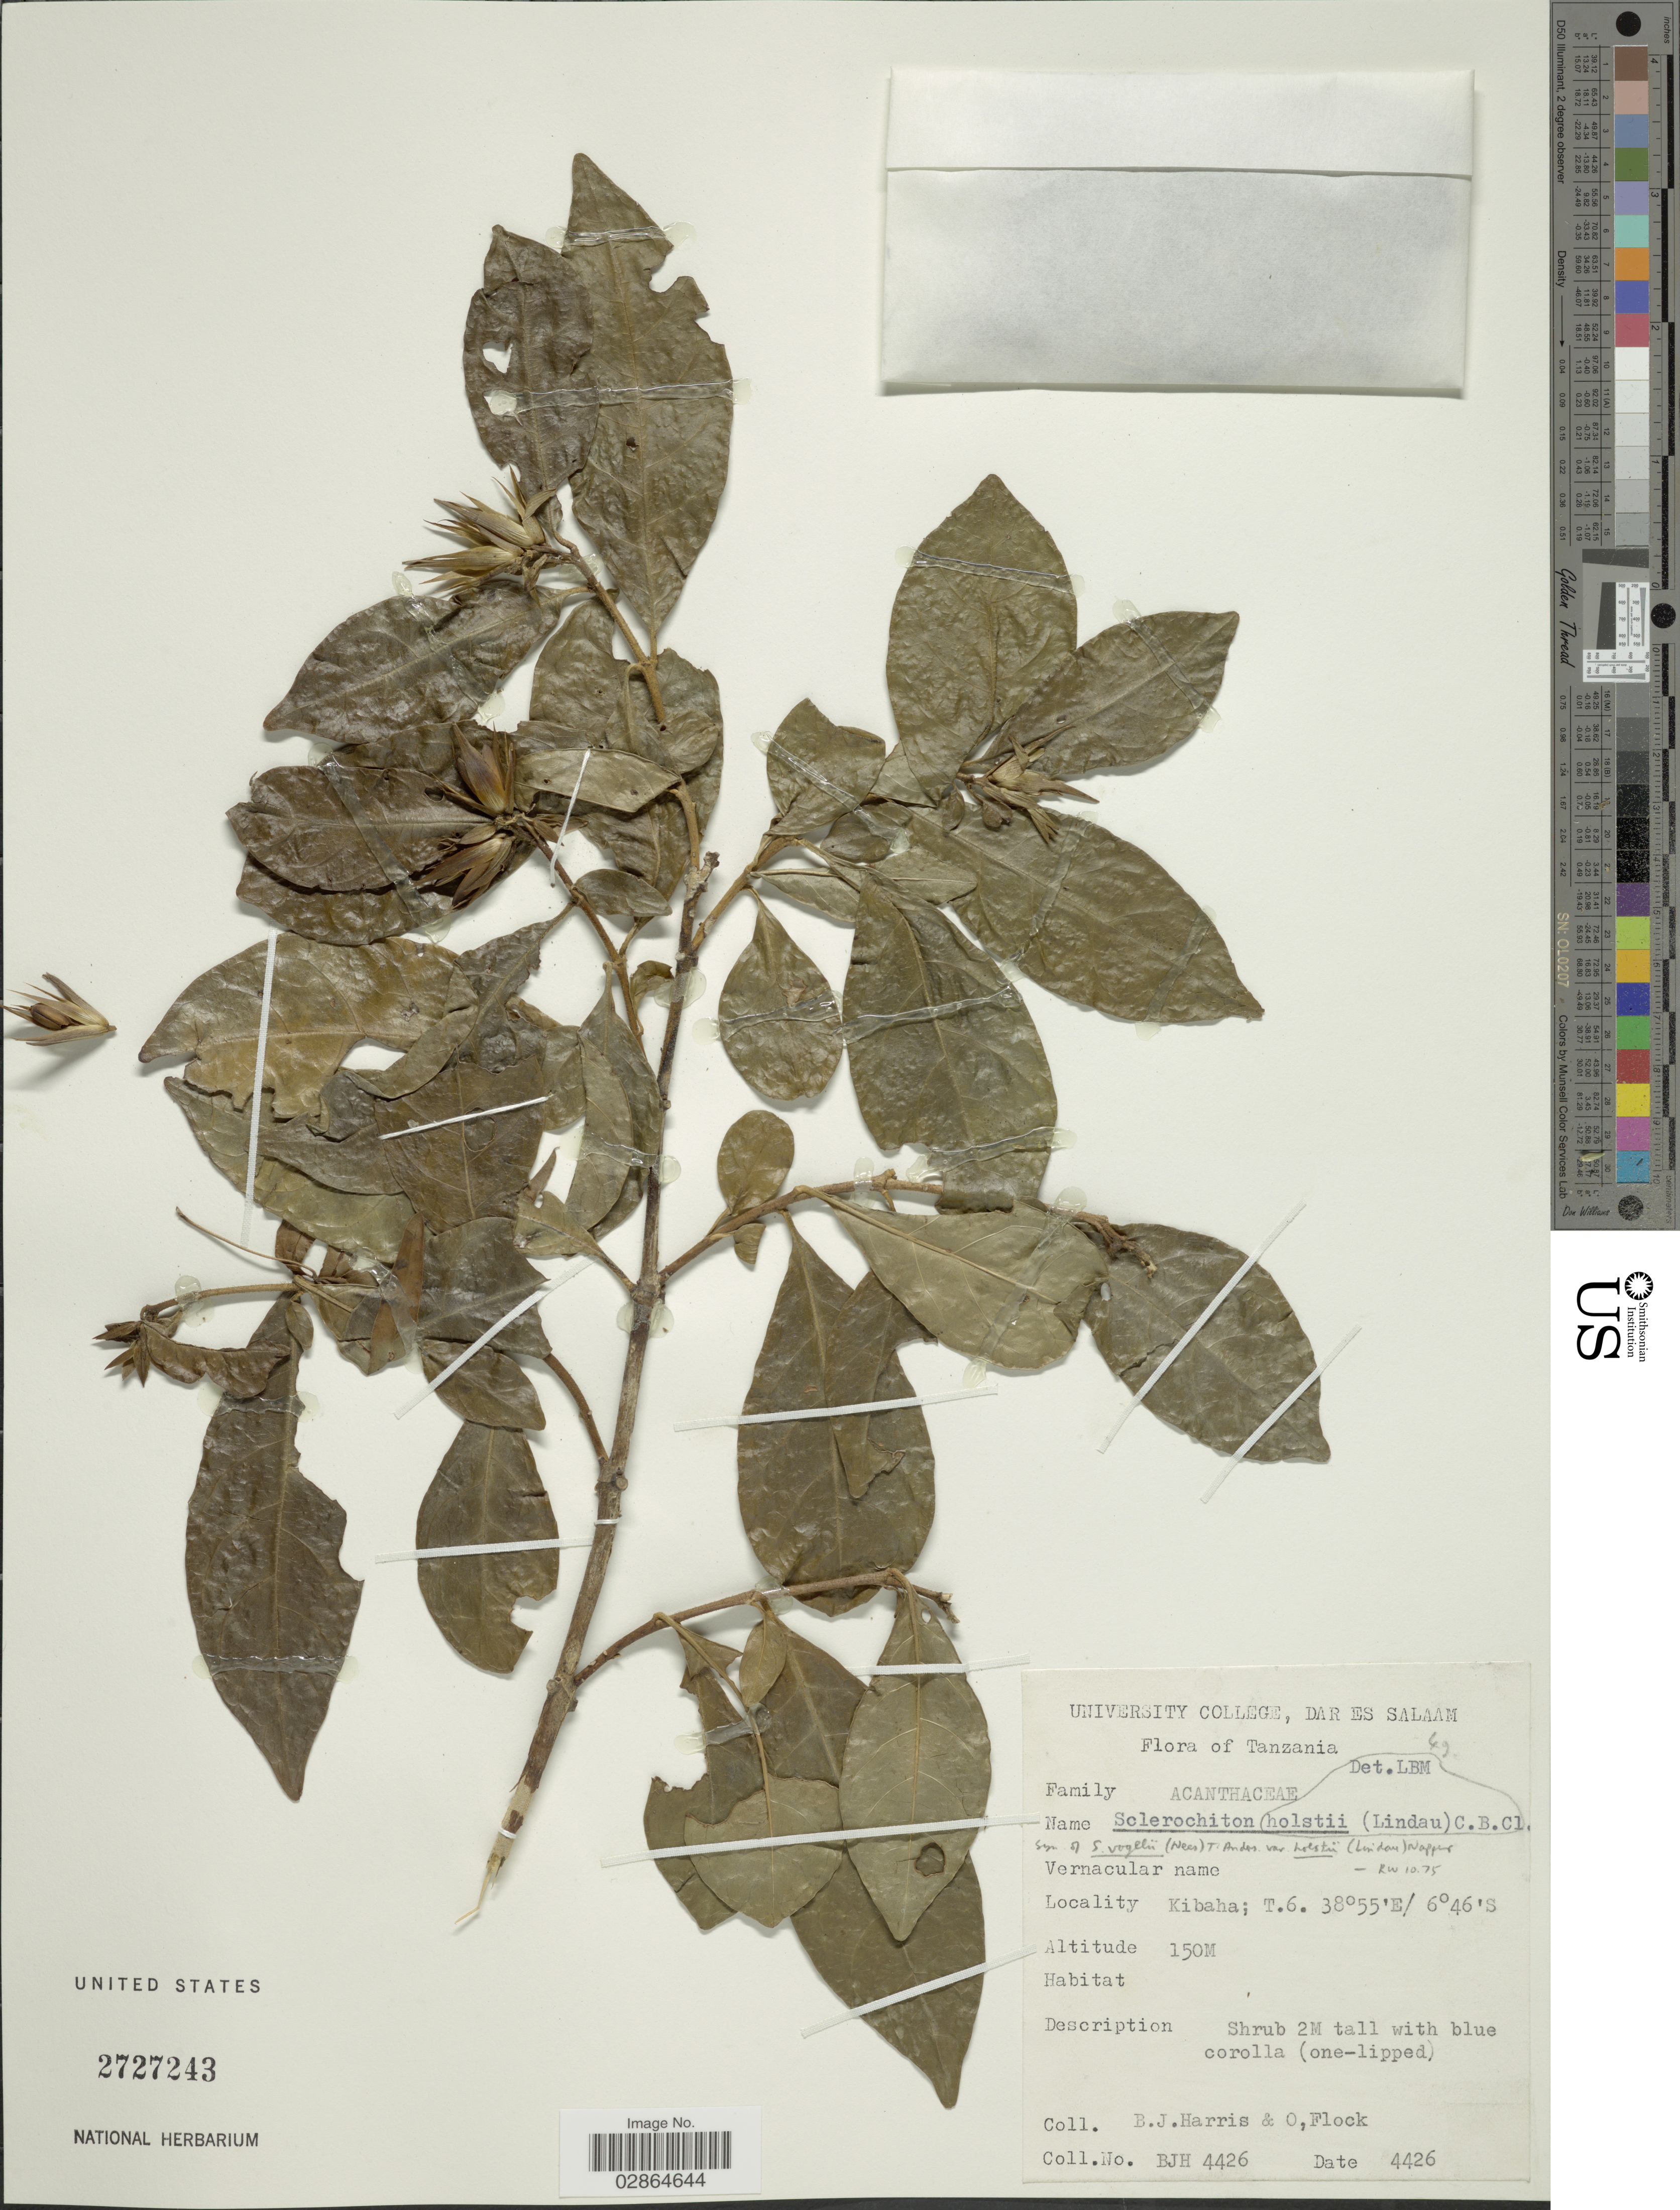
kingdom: Plantae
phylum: Tracheophyta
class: Magnoliopsida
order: Lamiales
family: Acanthaceae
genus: Sclerochiton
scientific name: Sclerochiton holstii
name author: C.B. Clarke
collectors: B. J. Harris & O. Flock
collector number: BJH4426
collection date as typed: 4426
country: Tanzania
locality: Kibaha; T6.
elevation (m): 150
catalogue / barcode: US 2727243